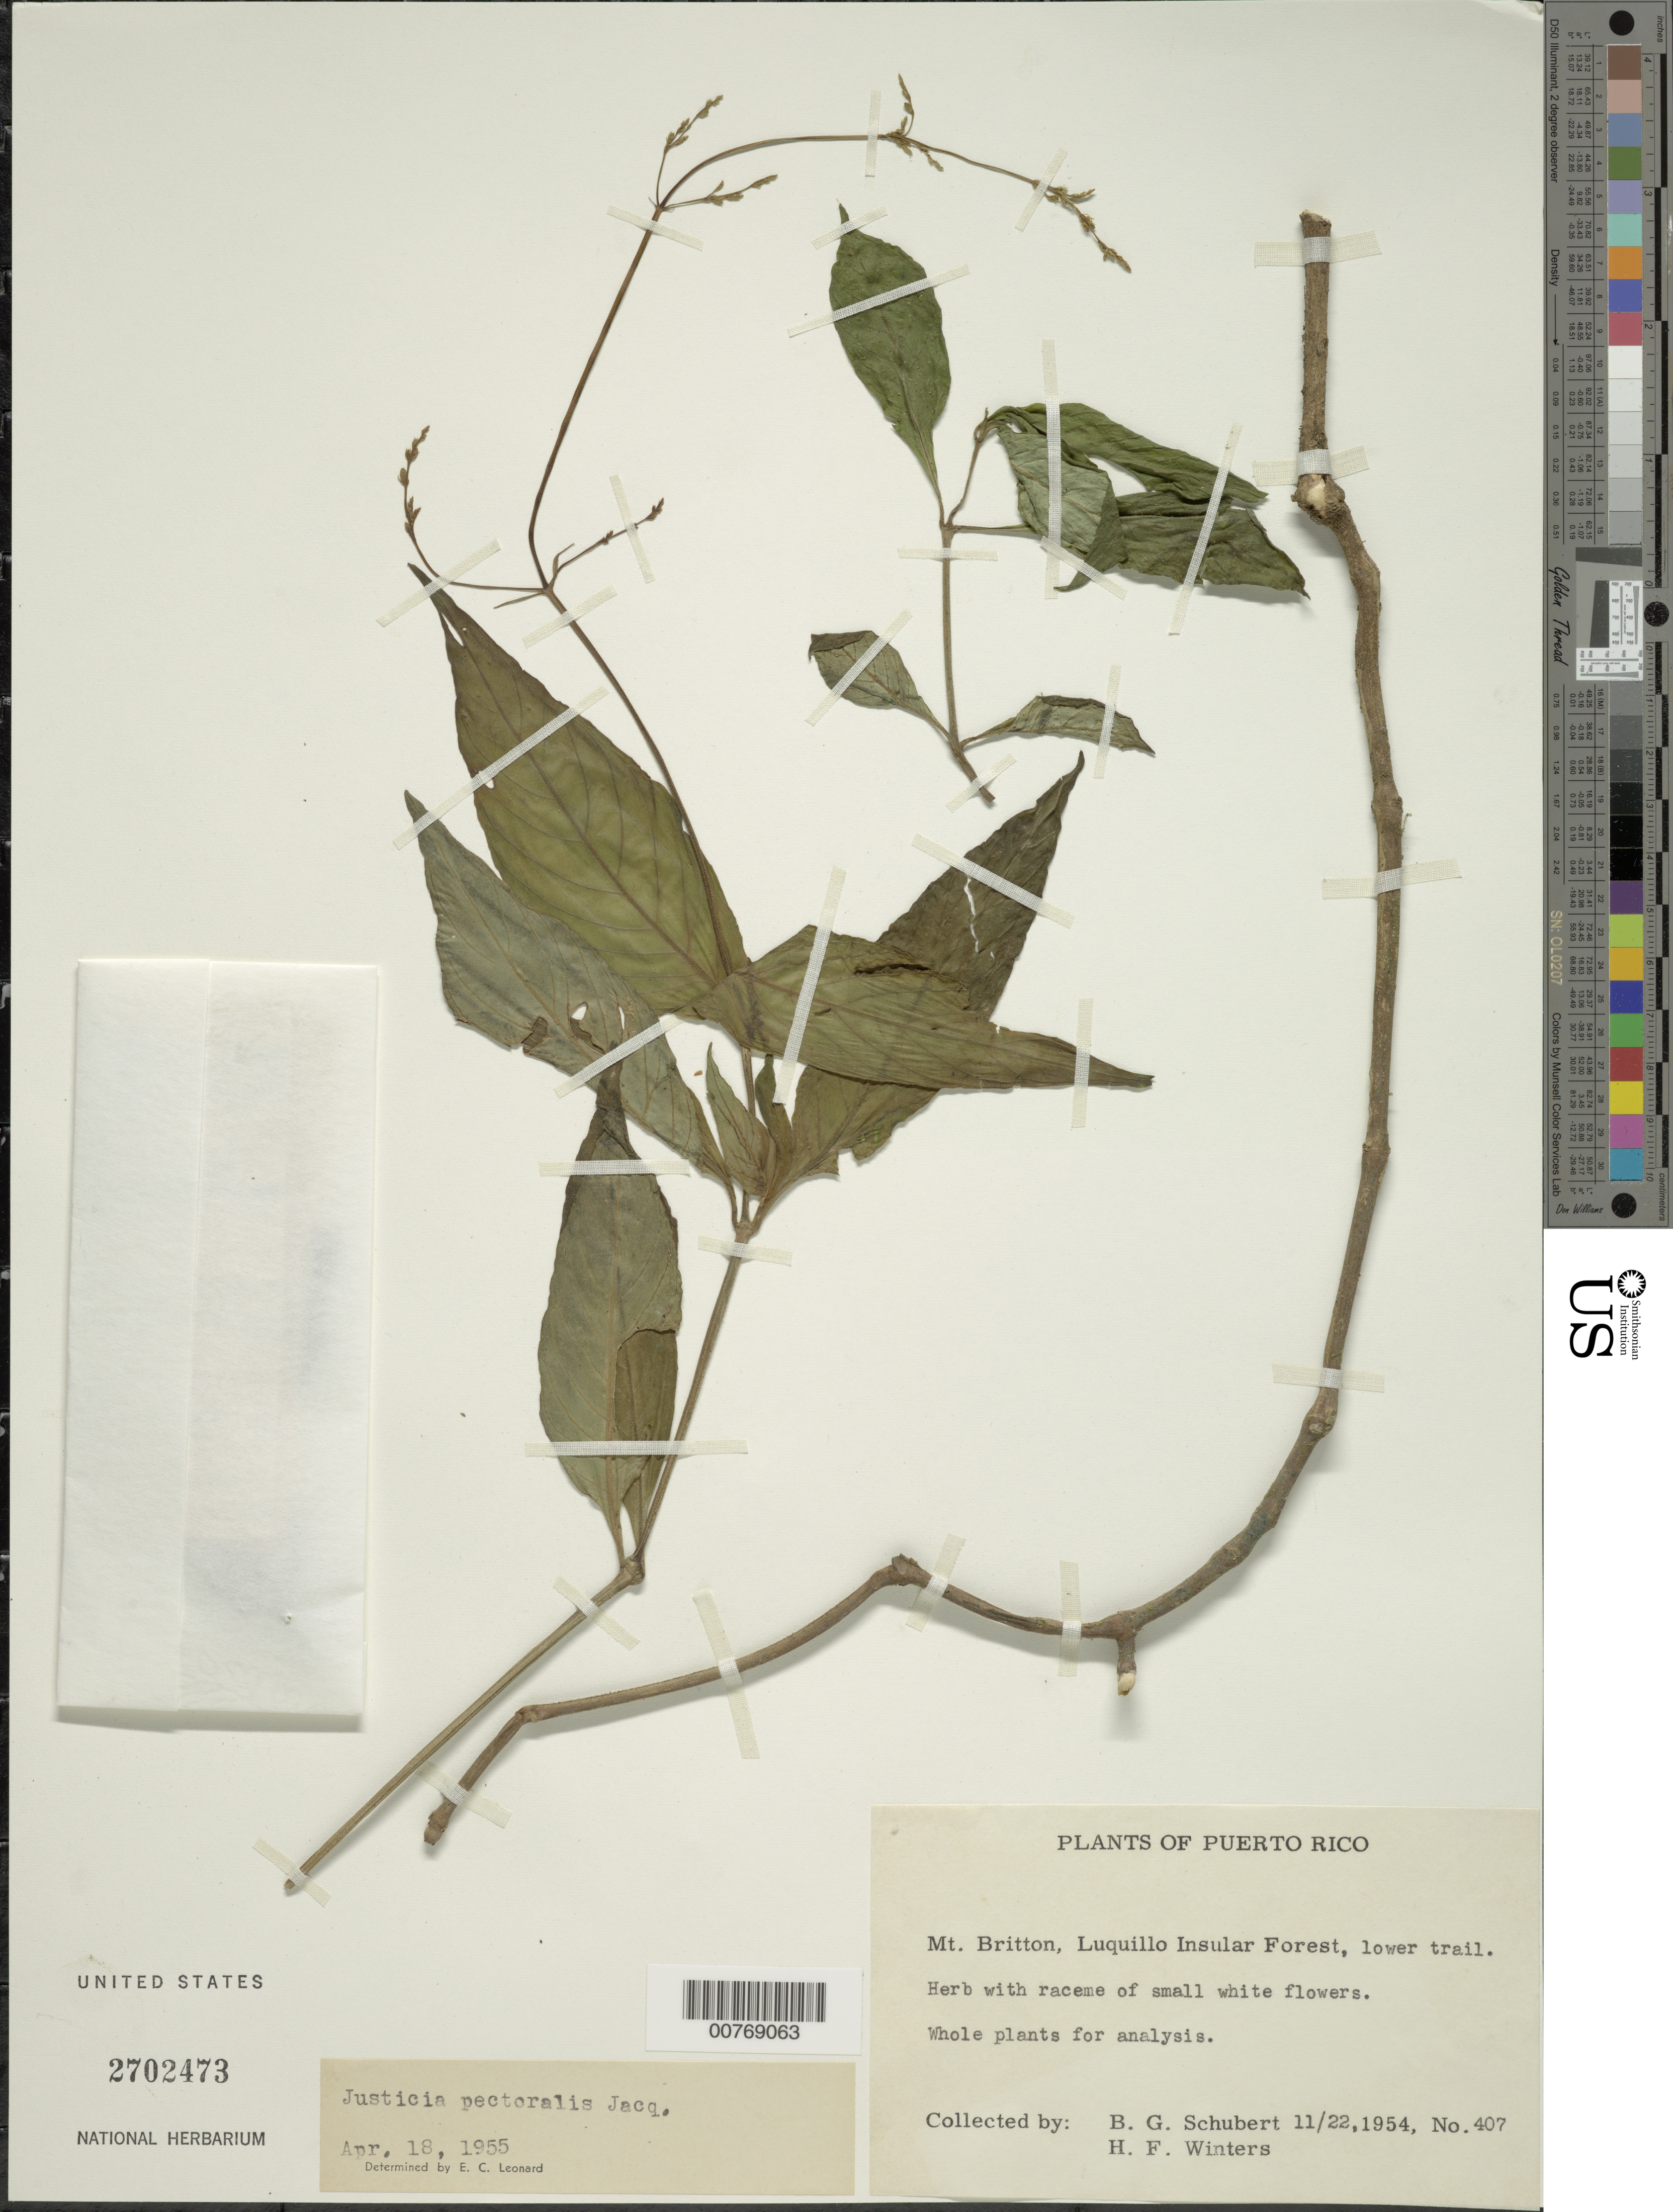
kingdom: Plantae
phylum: Tracheophyta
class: Magnoliopsida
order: Lamiales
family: Acanthaceae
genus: Justicia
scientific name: Justicia pectoralis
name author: Jacq.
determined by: Leonard, Emery C., (US)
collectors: B. Schubert & H. Winters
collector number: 407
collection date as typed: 22 Nov 1954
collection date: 1954-11-22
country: Puerto Rico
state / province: Luquillo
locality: Mt. Britton, Luquillo Insular Forest, lower trail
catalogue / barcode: US 2702473